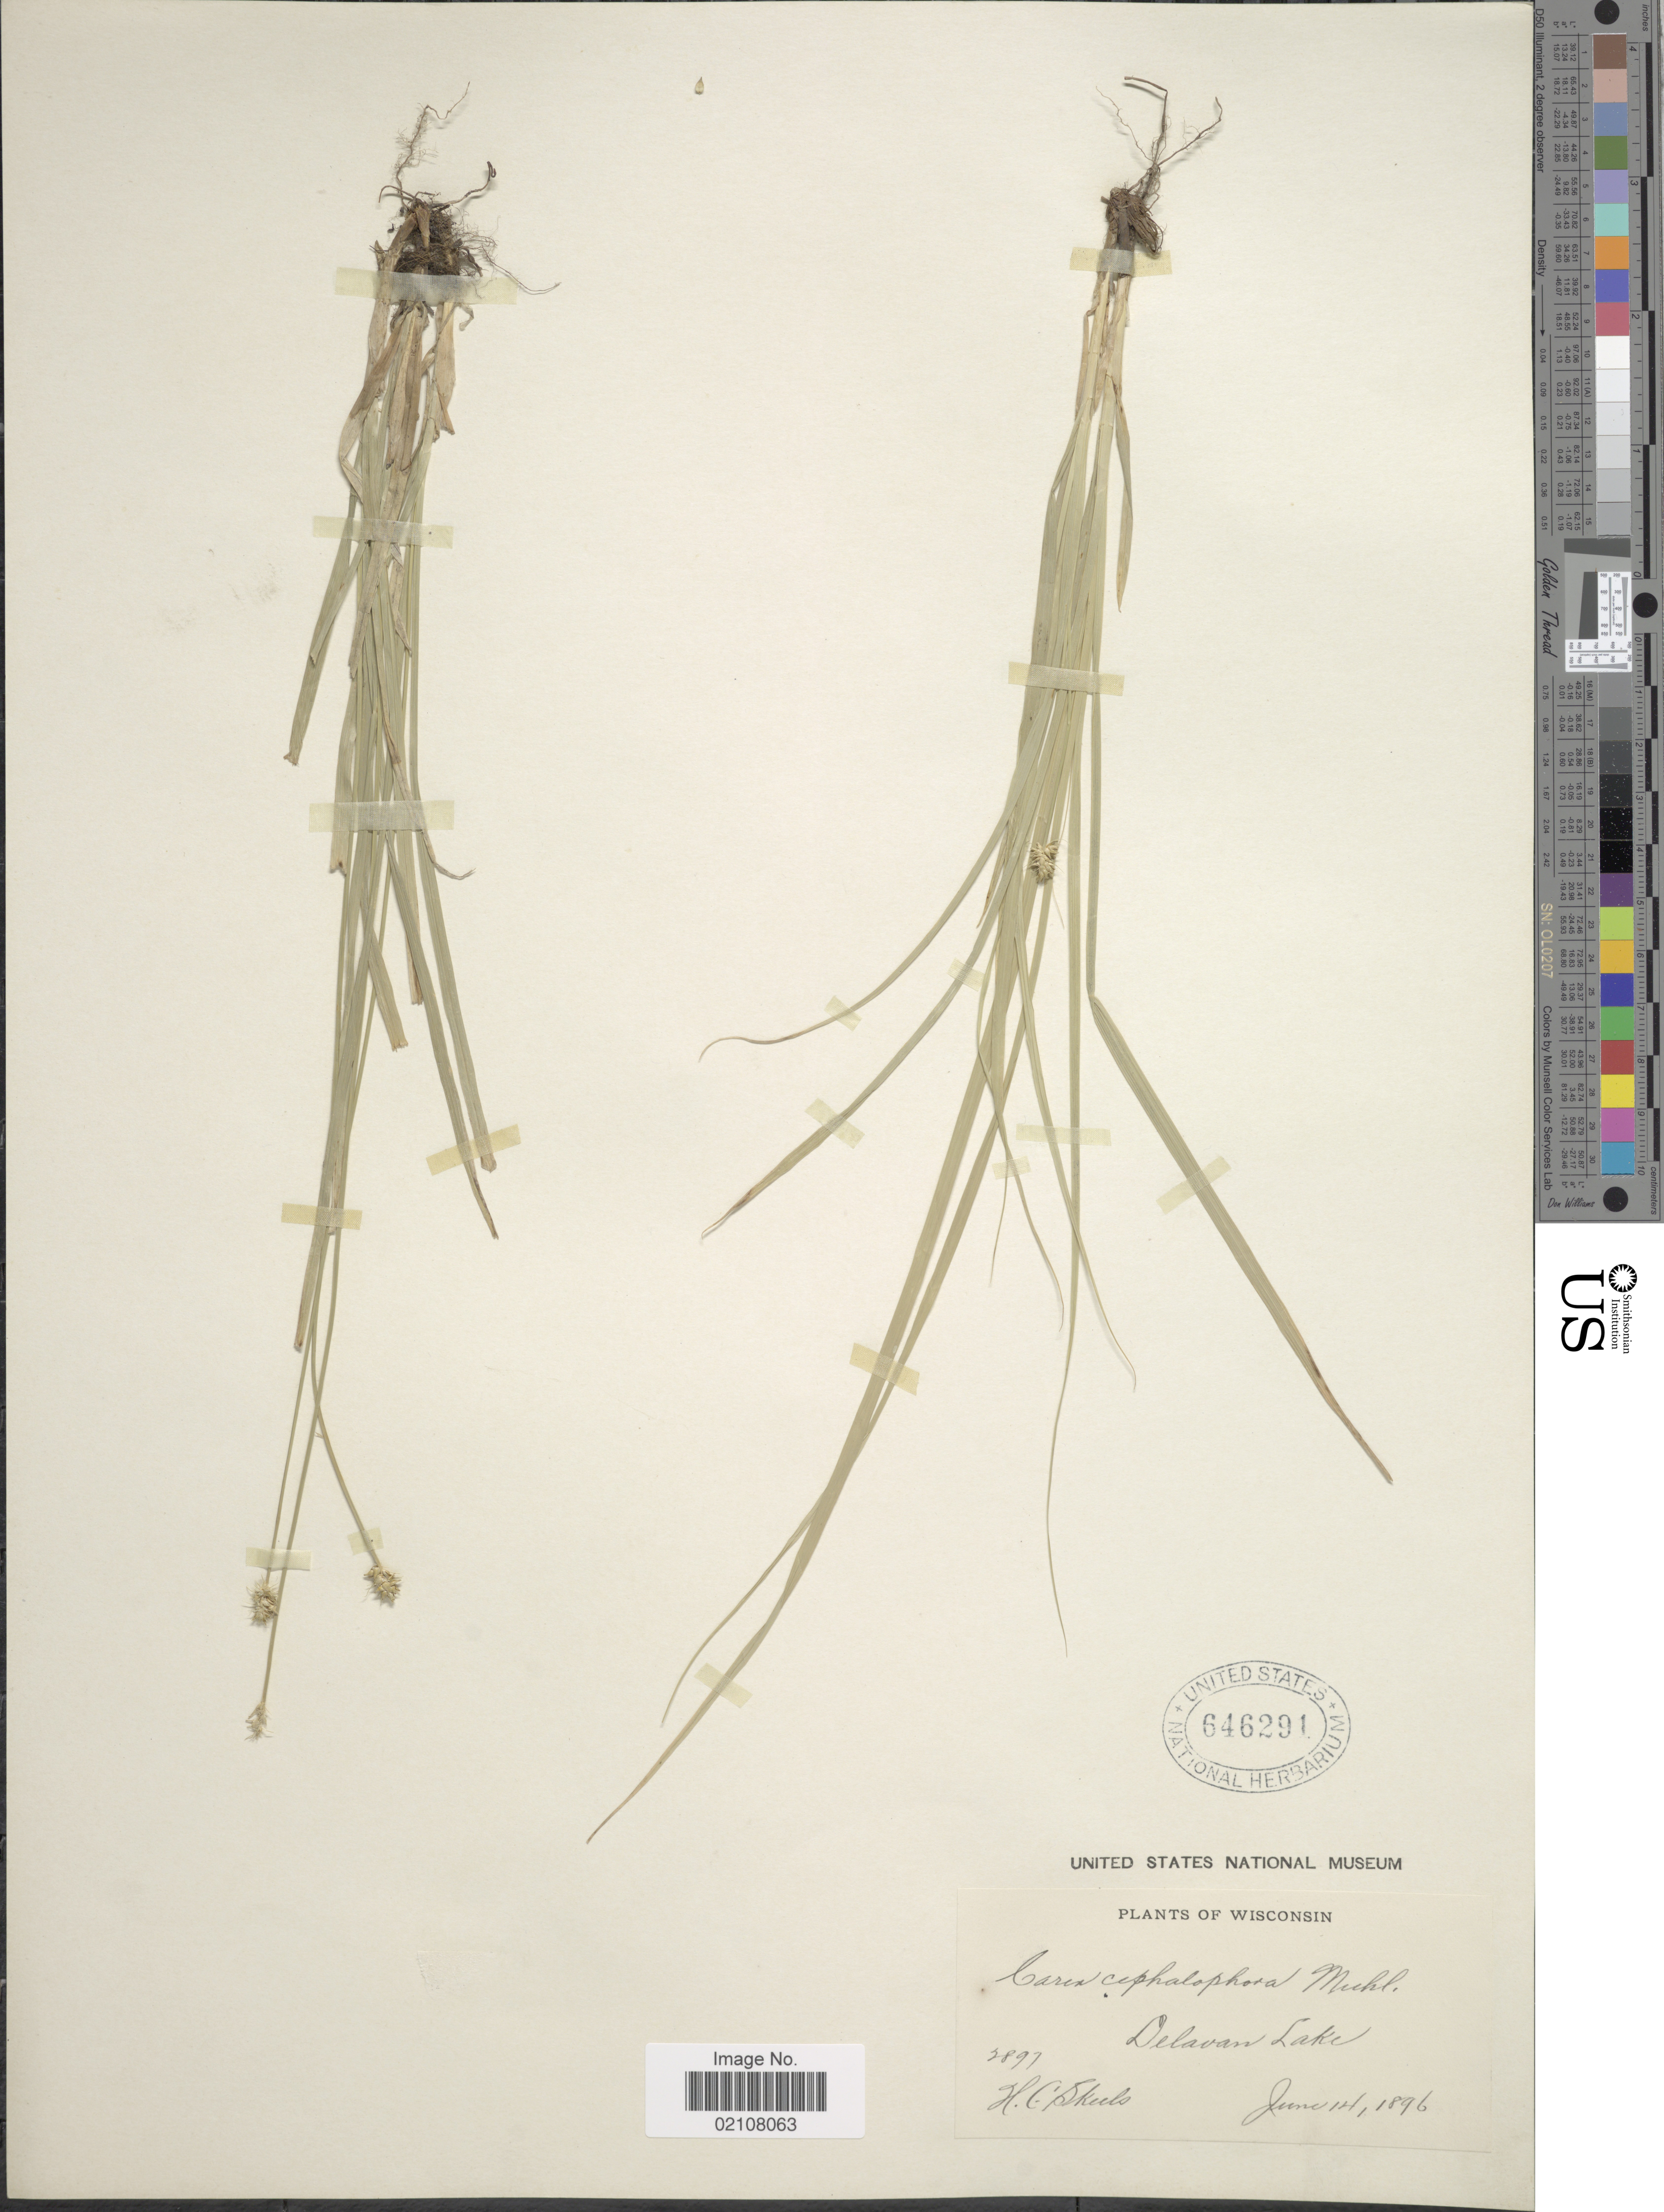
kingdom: Plantae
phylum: Tracheophyta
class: Liliopsida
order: Poales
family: Cyperaceae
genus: Carex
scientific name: Carex cephalophora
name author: Muhl. ex Willd.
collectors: H. Skeels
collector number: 2897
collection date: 1896-06-14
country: United States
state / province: Wisconsin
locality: Delavan Lake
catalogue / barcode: US 646291